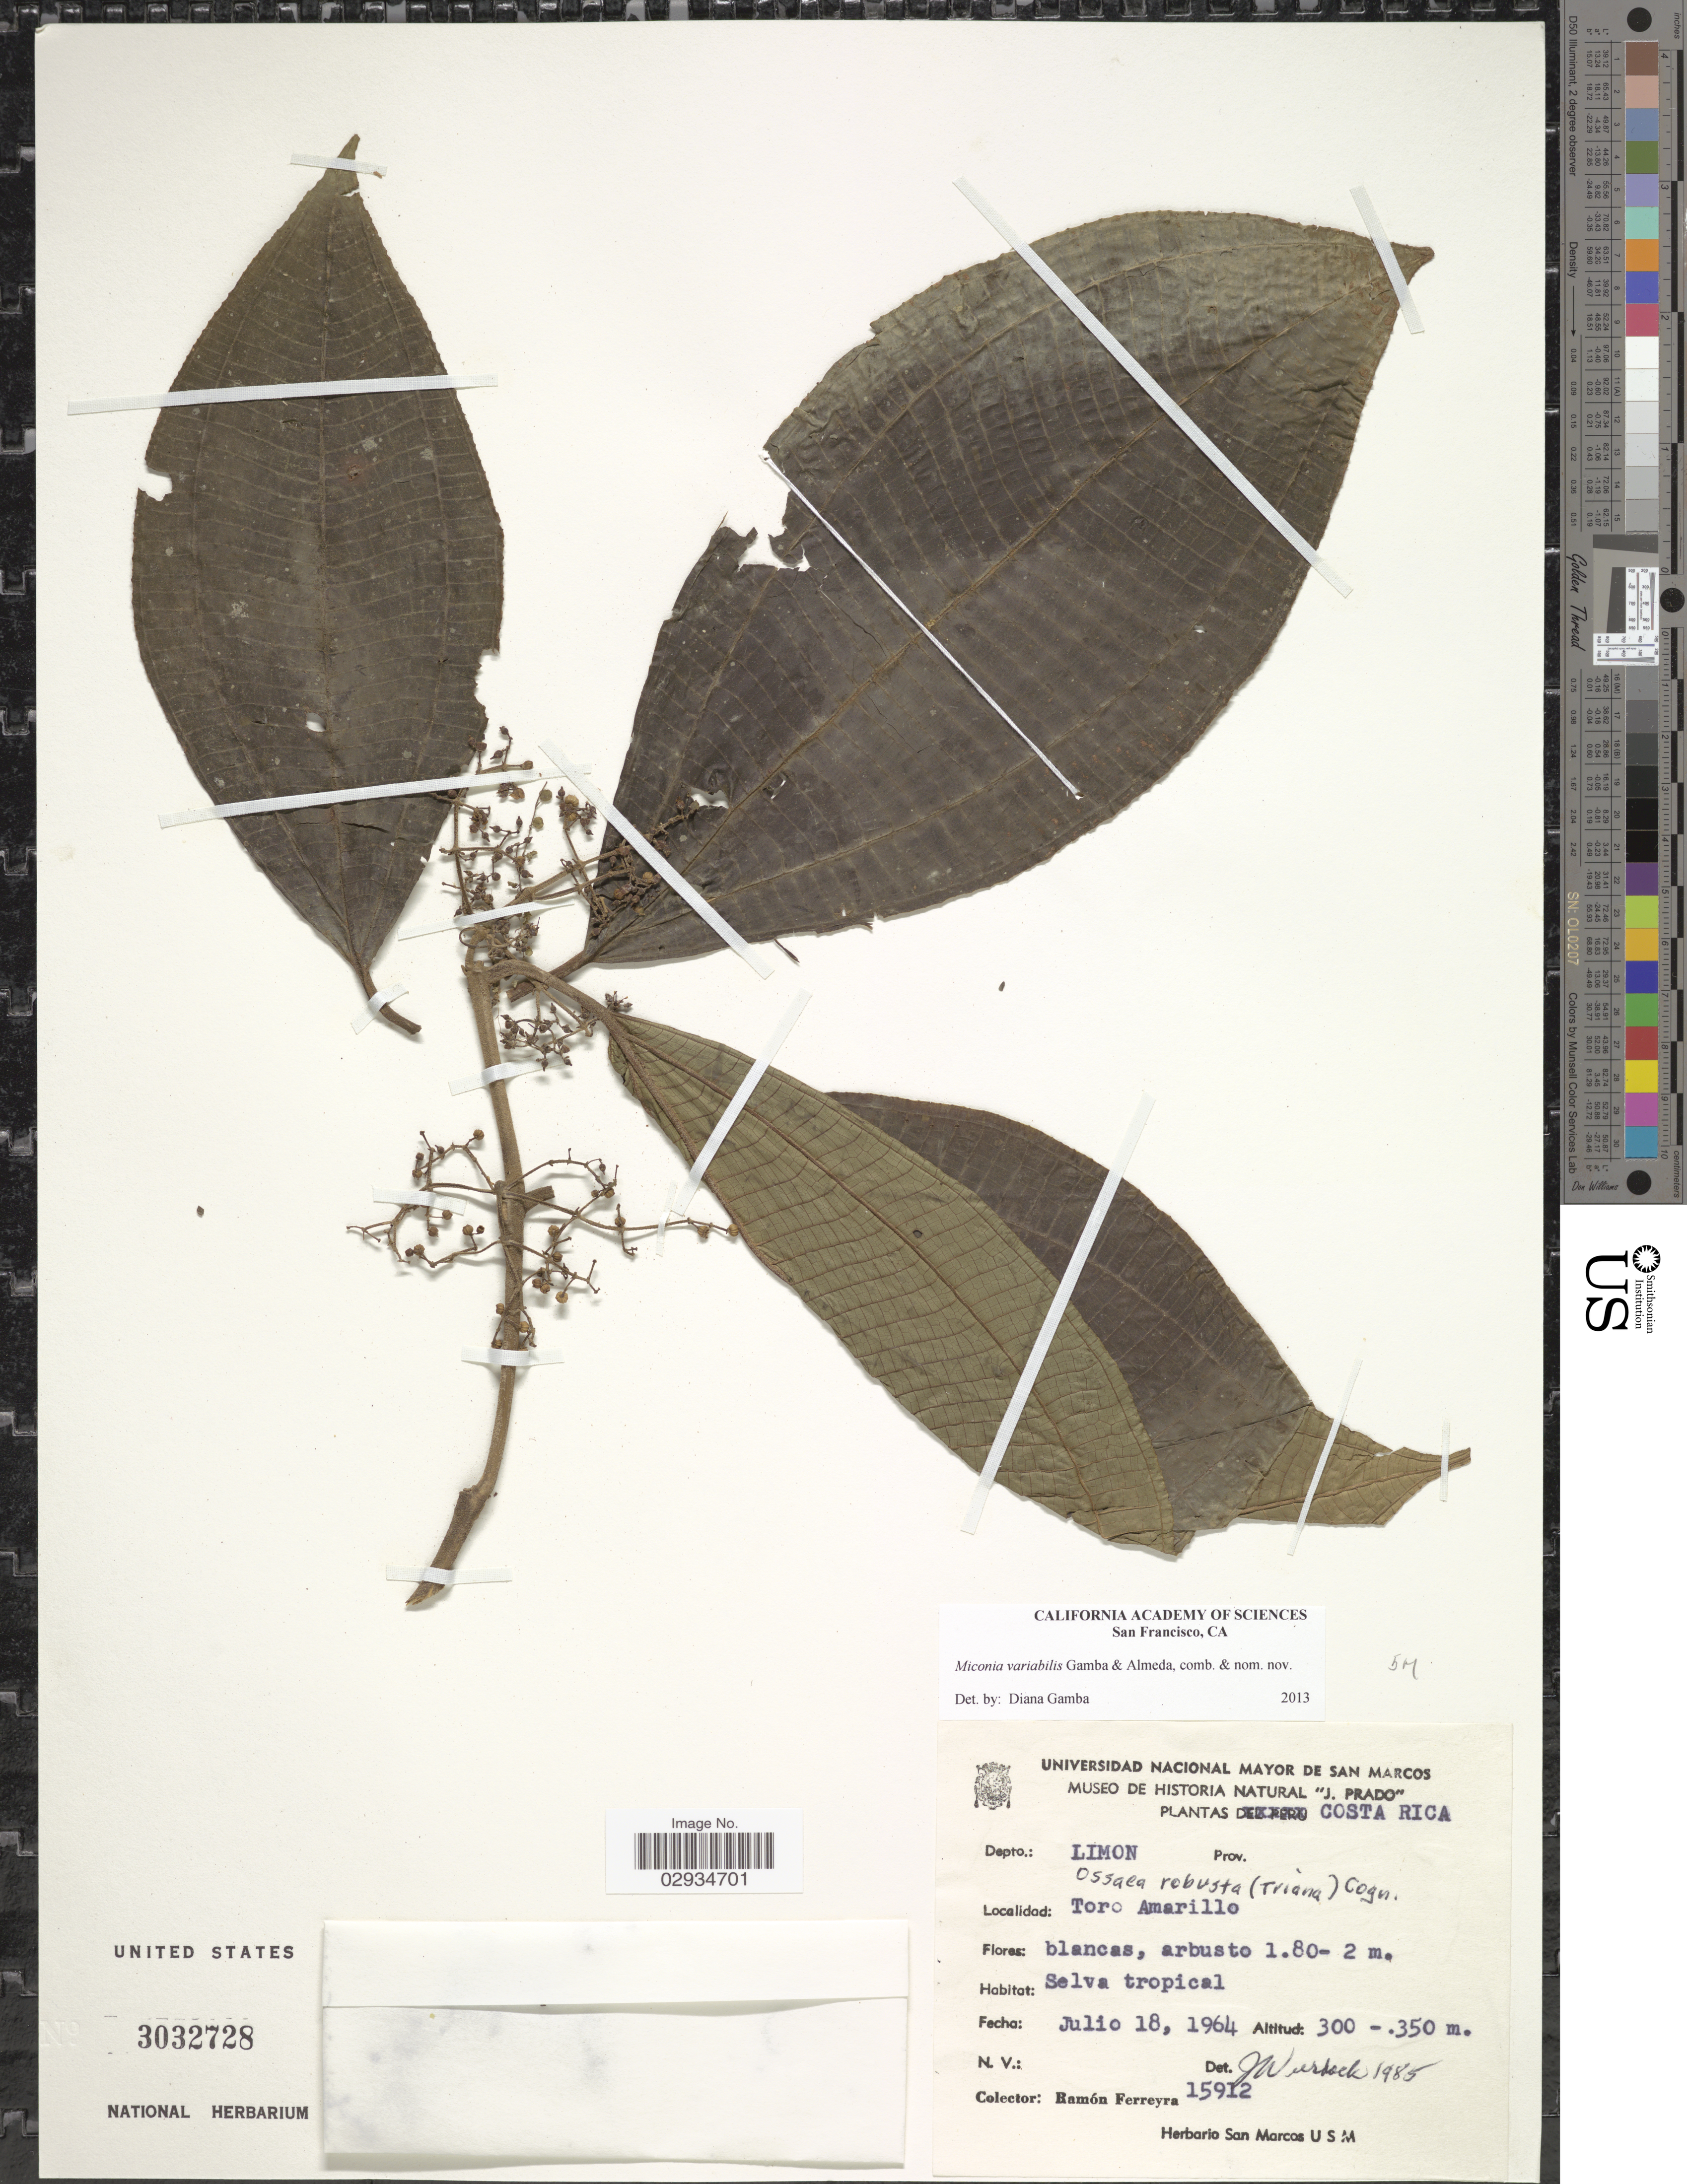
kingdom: Plantae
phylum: Tracheophyta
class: Magnoliopsida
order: Myrtales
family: Melastomataceae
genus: Miconia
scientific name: Miconia variabilis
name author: Gamba & Almeda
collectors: R. A. Ferreyra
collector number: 15912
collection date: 1964-07-18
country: Costa Rica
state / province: Limón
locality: Depto.: Limón. Toro Amarillo.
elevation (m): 300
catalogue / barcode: US 3032728